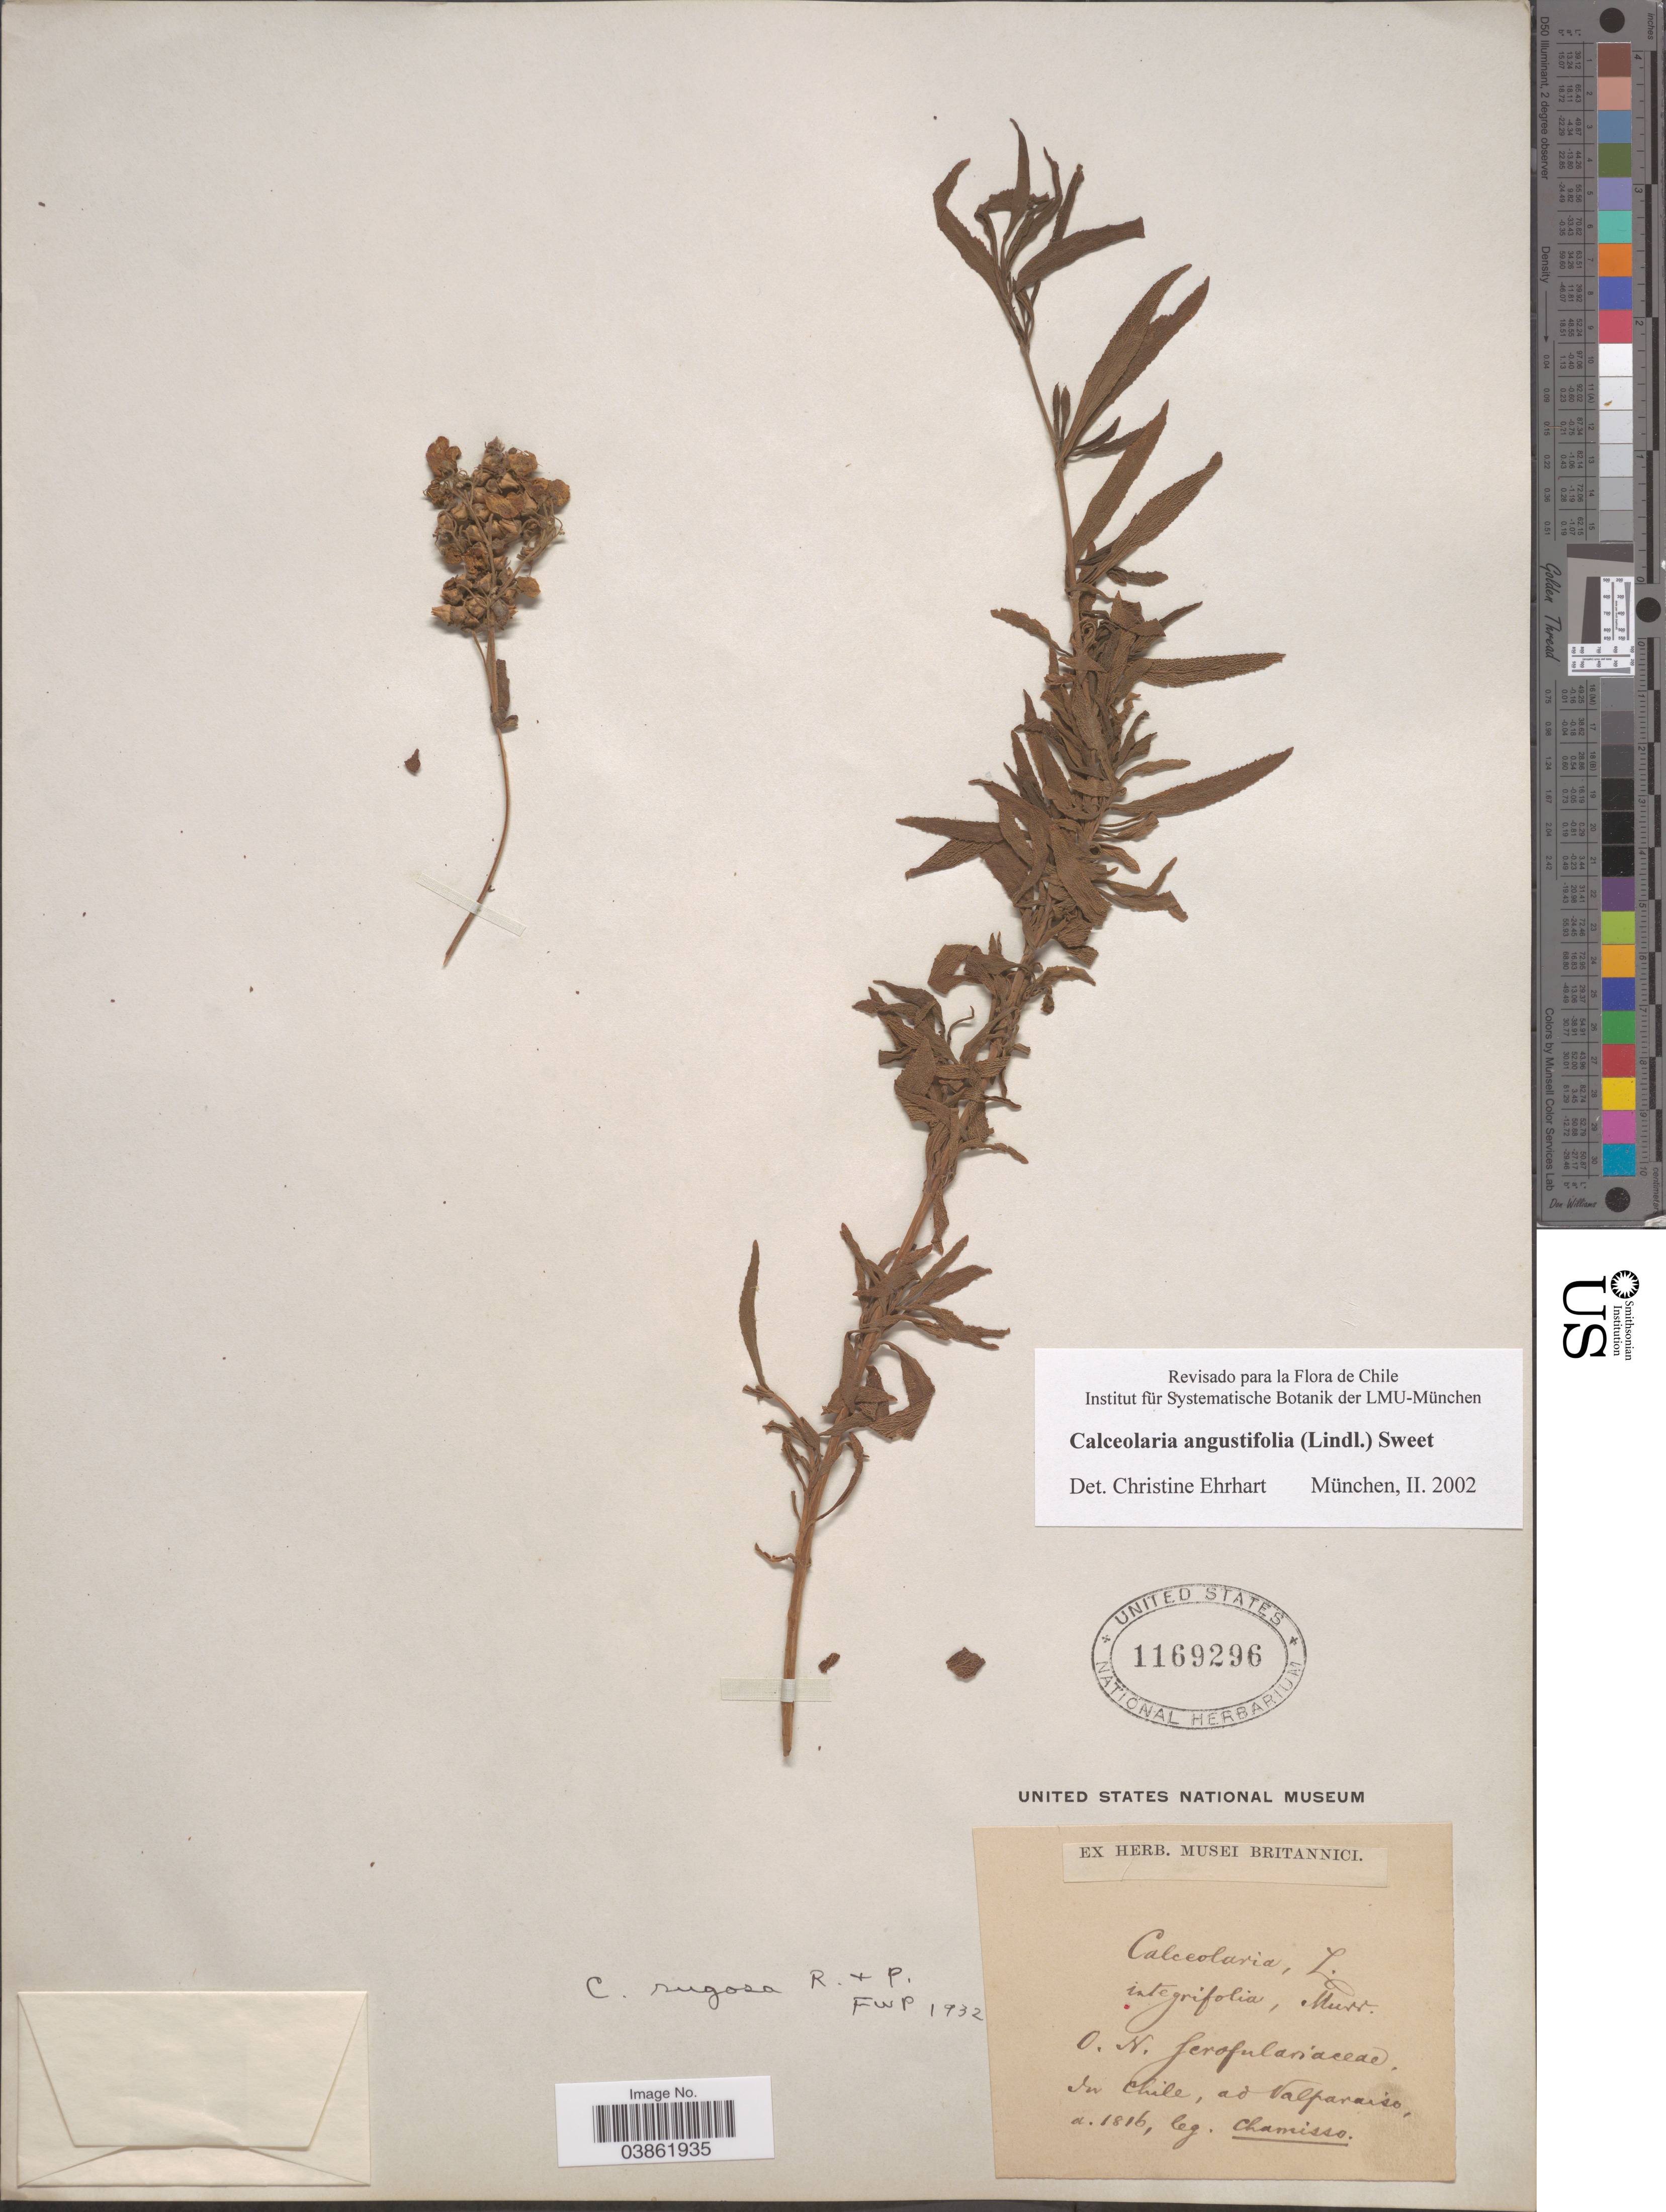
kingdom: Plantae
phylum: Tracheophyta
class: Magnoliopsida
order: Lamiales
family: Calceolariaceae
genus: Calceolaria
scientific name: Calceolaria angustifolia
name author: (Lindl.) Sweet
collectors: L. Chamisso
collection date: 1816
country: Chile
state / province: Valparaíso (V)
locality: Ad Valparaiso.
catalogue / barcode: US 1169296